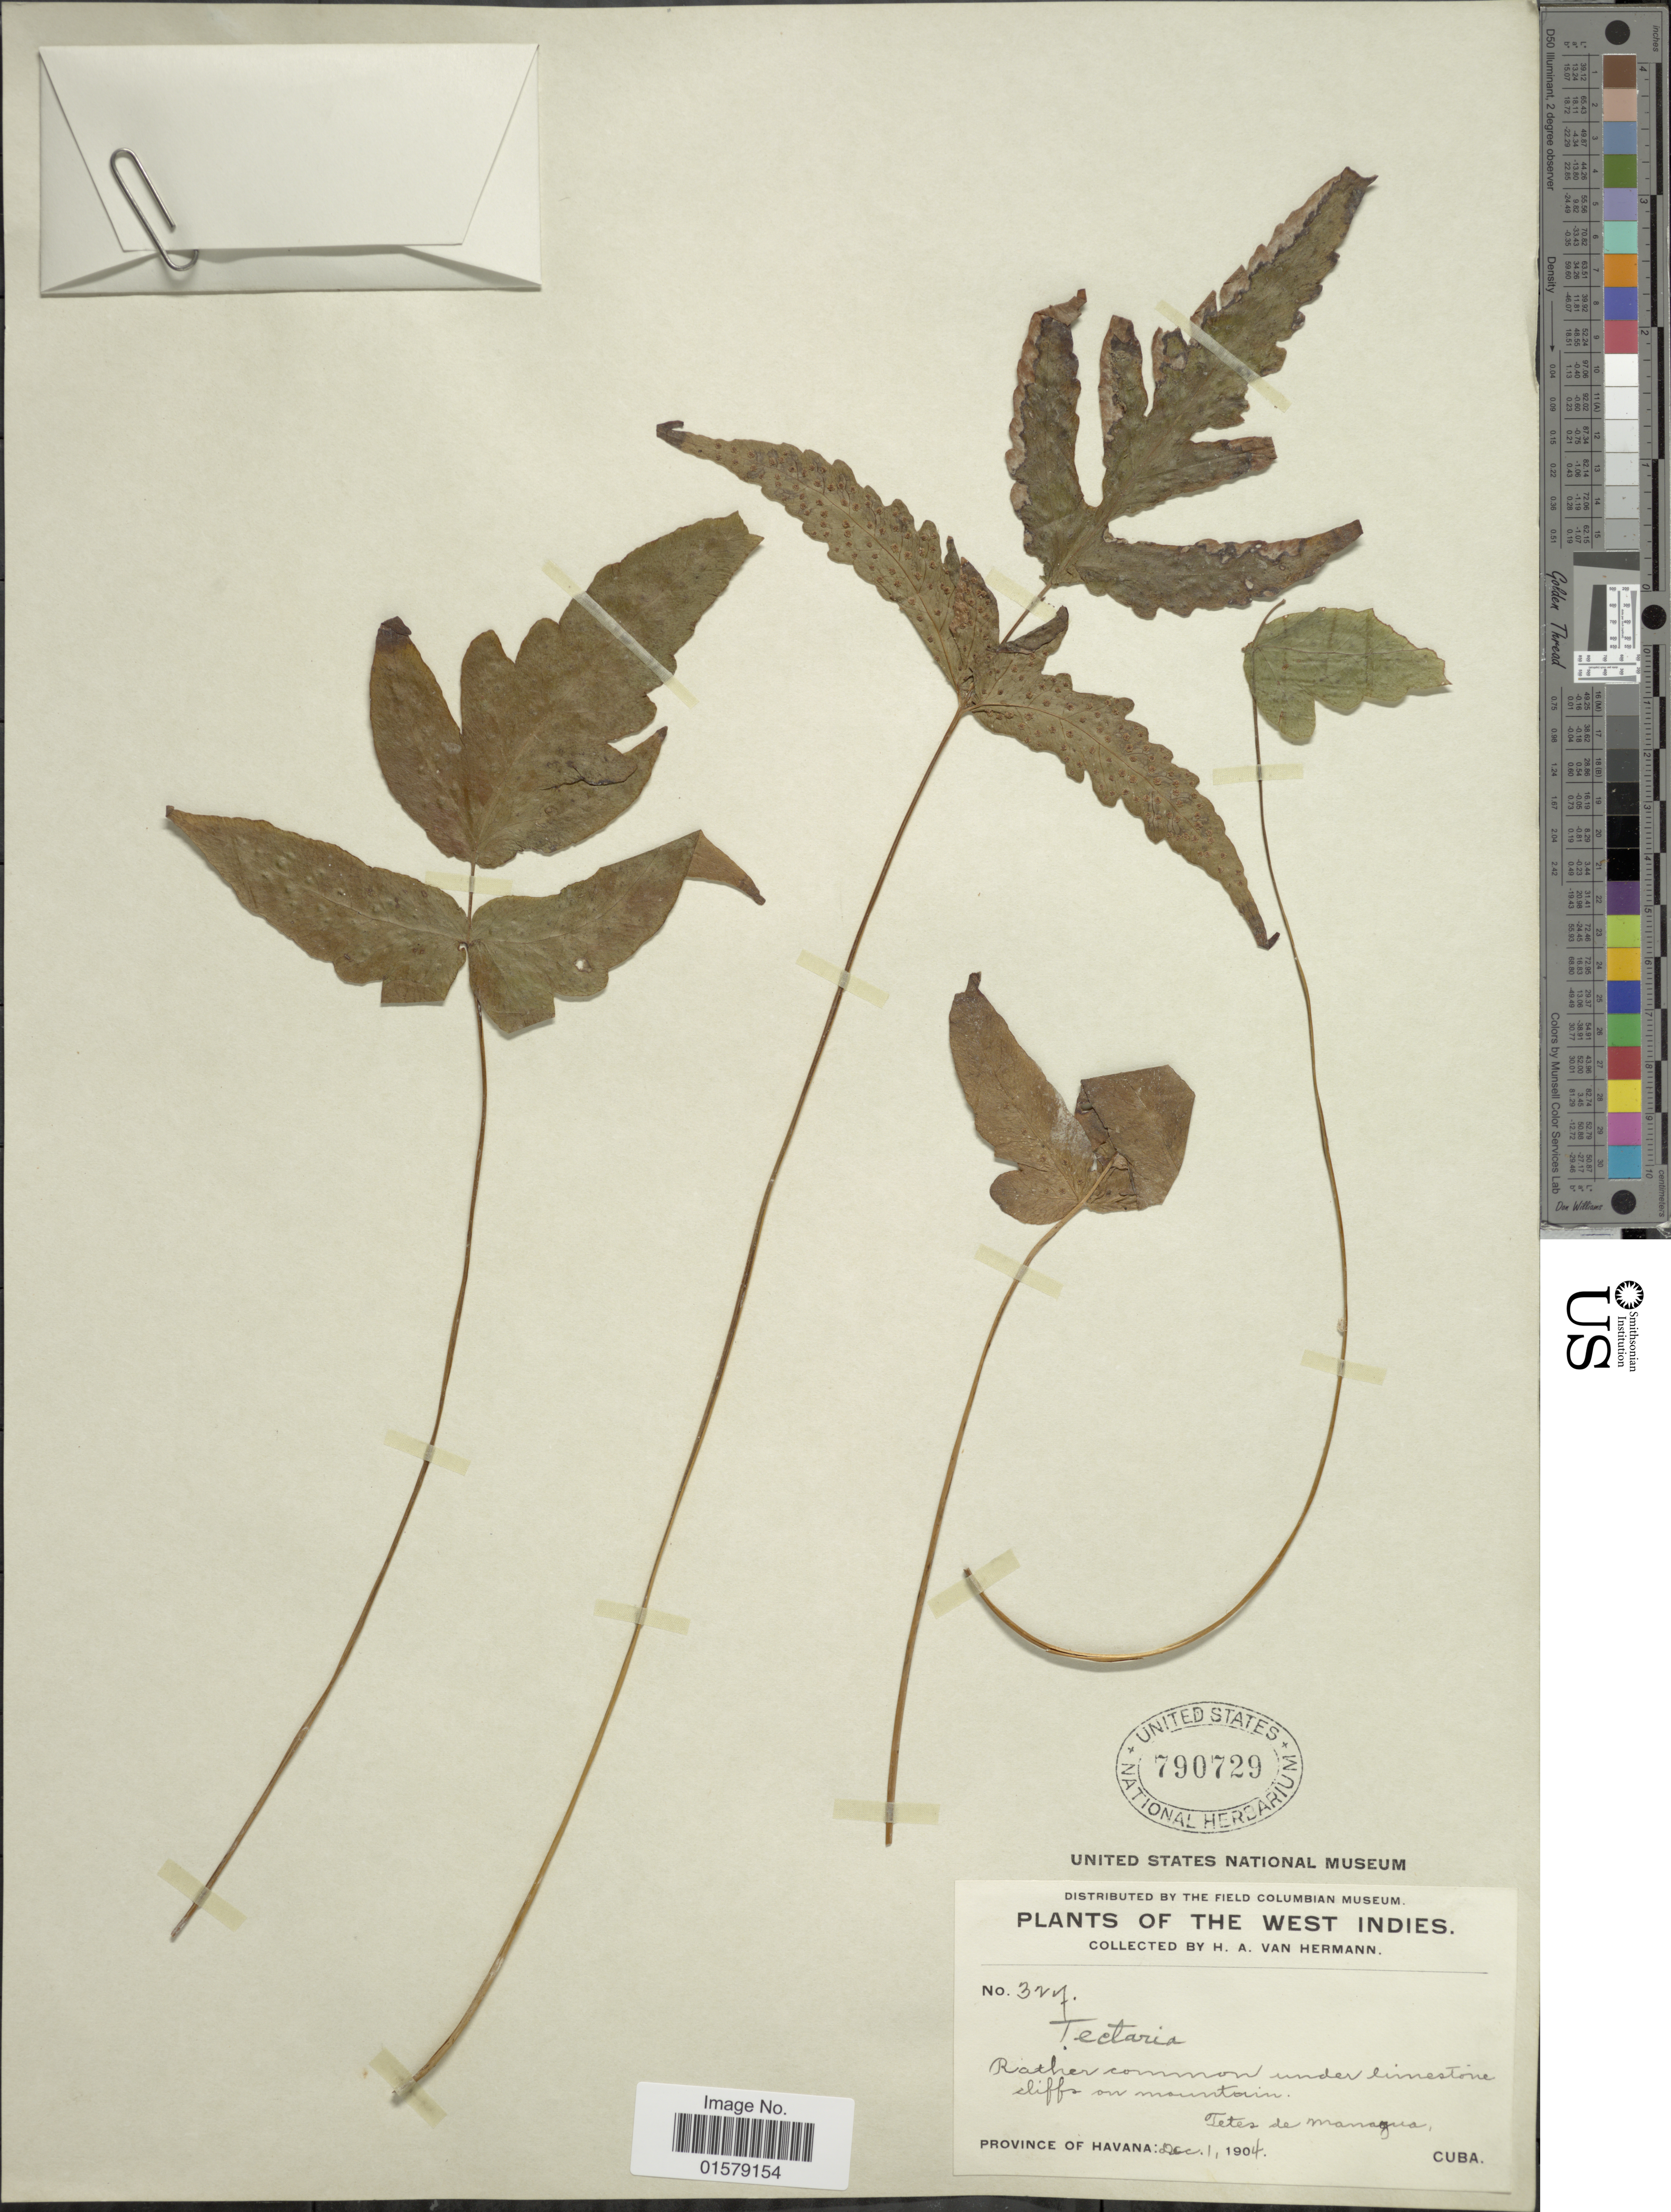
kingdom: Plantae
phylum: Tracheophyta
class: Polypodiopsida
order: Polypodiales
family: Tectariaceae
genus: Tectaria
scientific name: Tectaria fimbriata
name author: (Willd.) Lourteig & Proctor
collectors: H. A. Van Hermann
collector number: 327*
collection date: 1904-12-01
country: Cuba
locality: The West Indies, Tetes de Mangua, Province of Havana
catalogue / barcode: US 790729